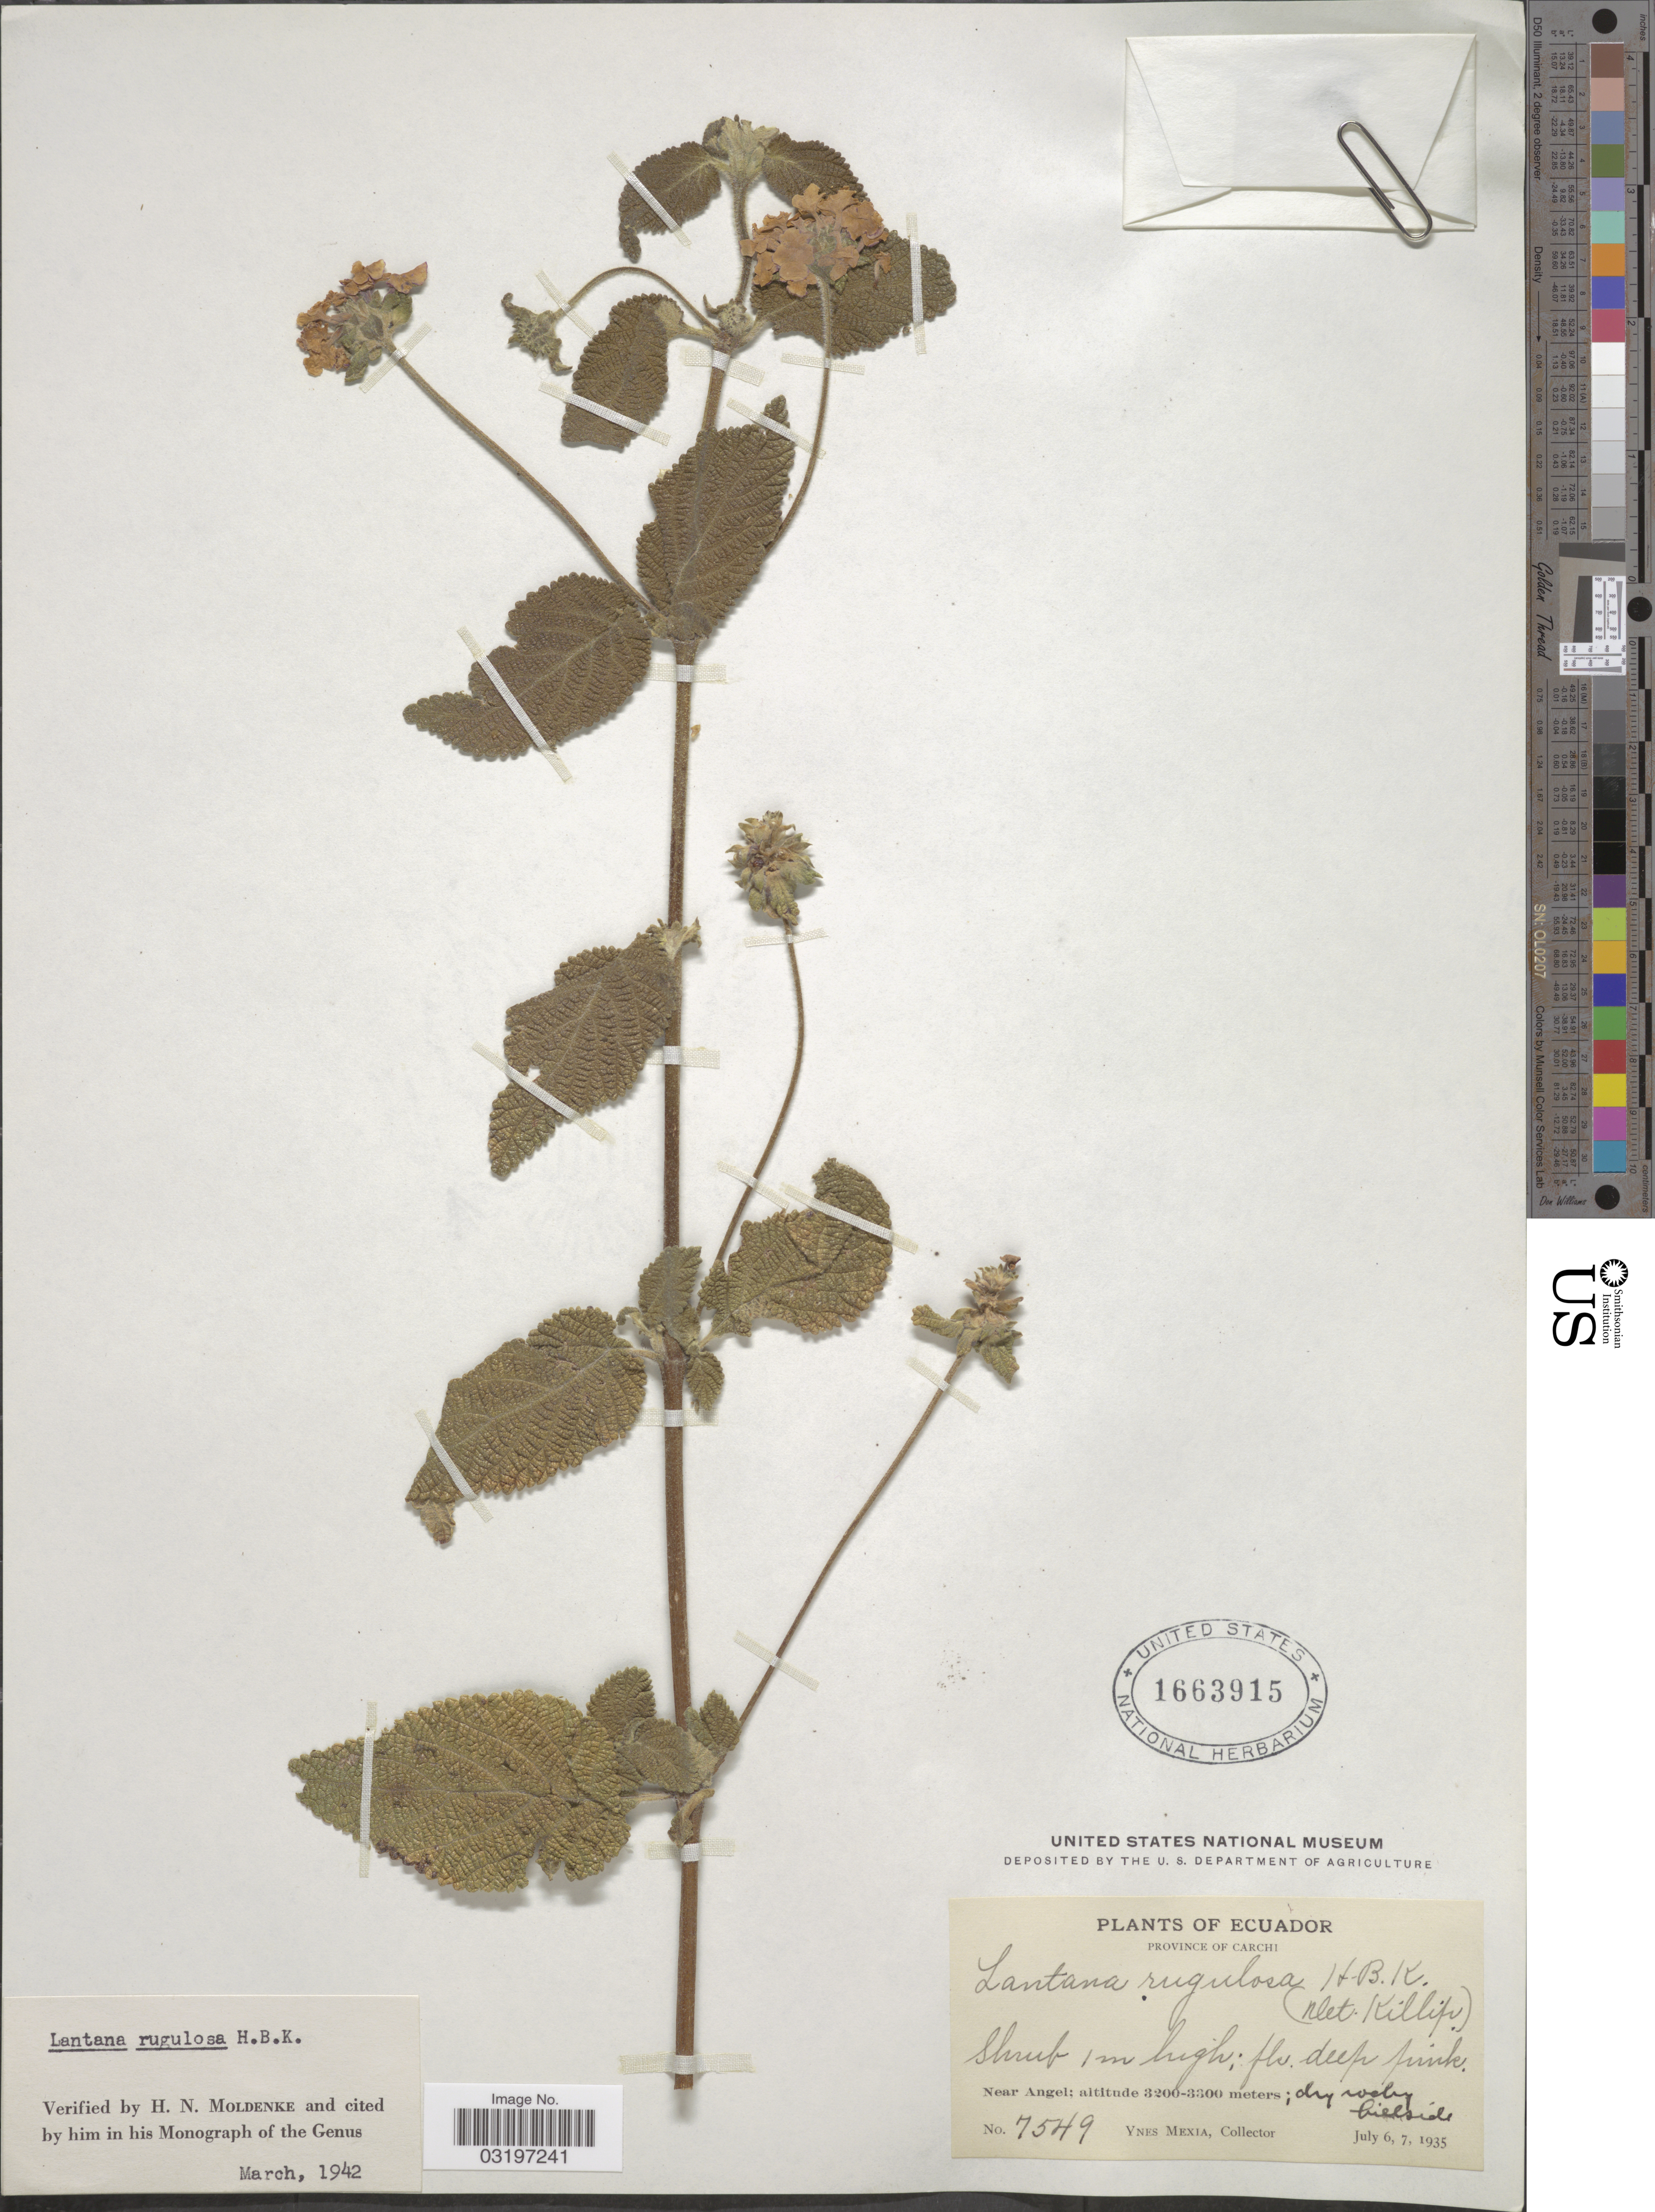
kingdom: Plantae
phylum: Tracheophyta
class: Magnoliopsida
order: Lamiales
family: Verbenaceae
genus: Lantana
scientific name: Lantana rugulosa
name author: Kunth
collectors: Y. Mexia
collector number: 7549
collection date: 1935-07-06/1935-07-07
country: Ecuador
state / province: Carchi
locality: Near Angel.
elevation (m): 3200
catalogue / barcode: US 1663915